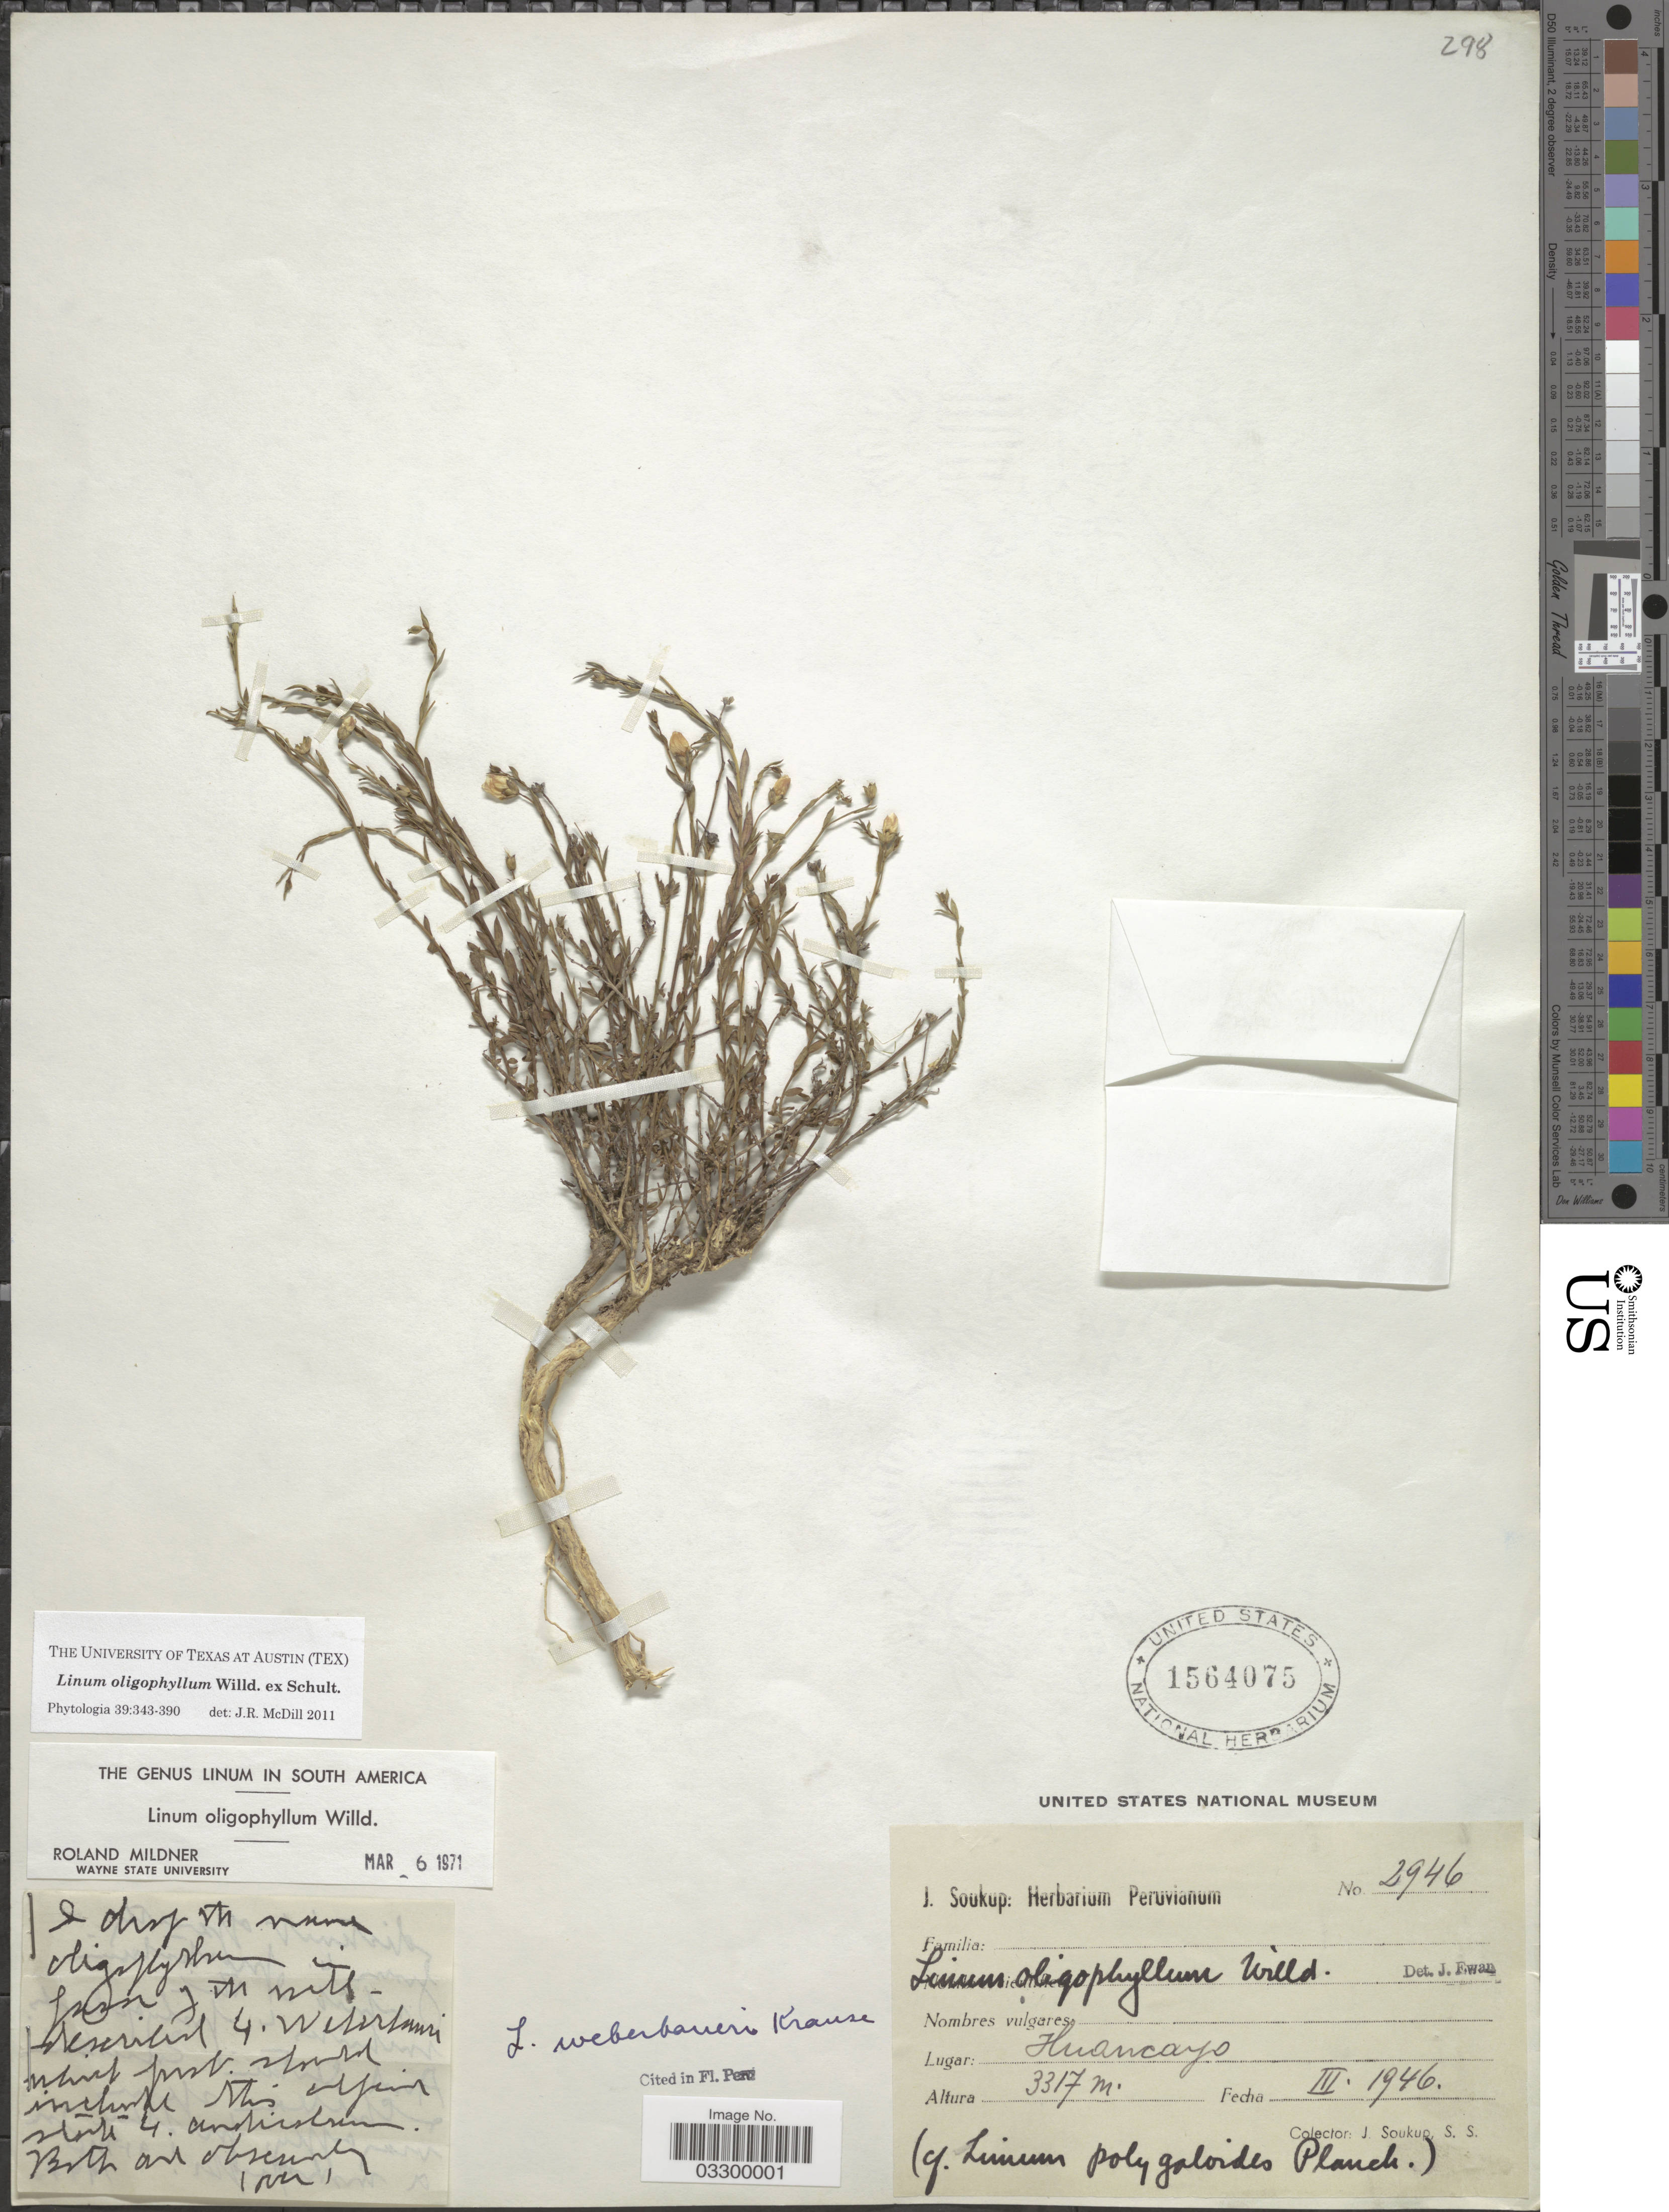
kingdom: Plantae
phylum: Tracheophyta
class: Magnoliopsida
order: Malpighiales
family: Linaceae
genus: Linum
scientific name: Linum oligophyllum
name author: Willd. ex Schult.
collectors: J. Soukup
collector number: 2946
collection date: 1946-03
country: Peru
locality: Huancayo.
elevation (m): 3317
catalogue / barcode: US 1564075